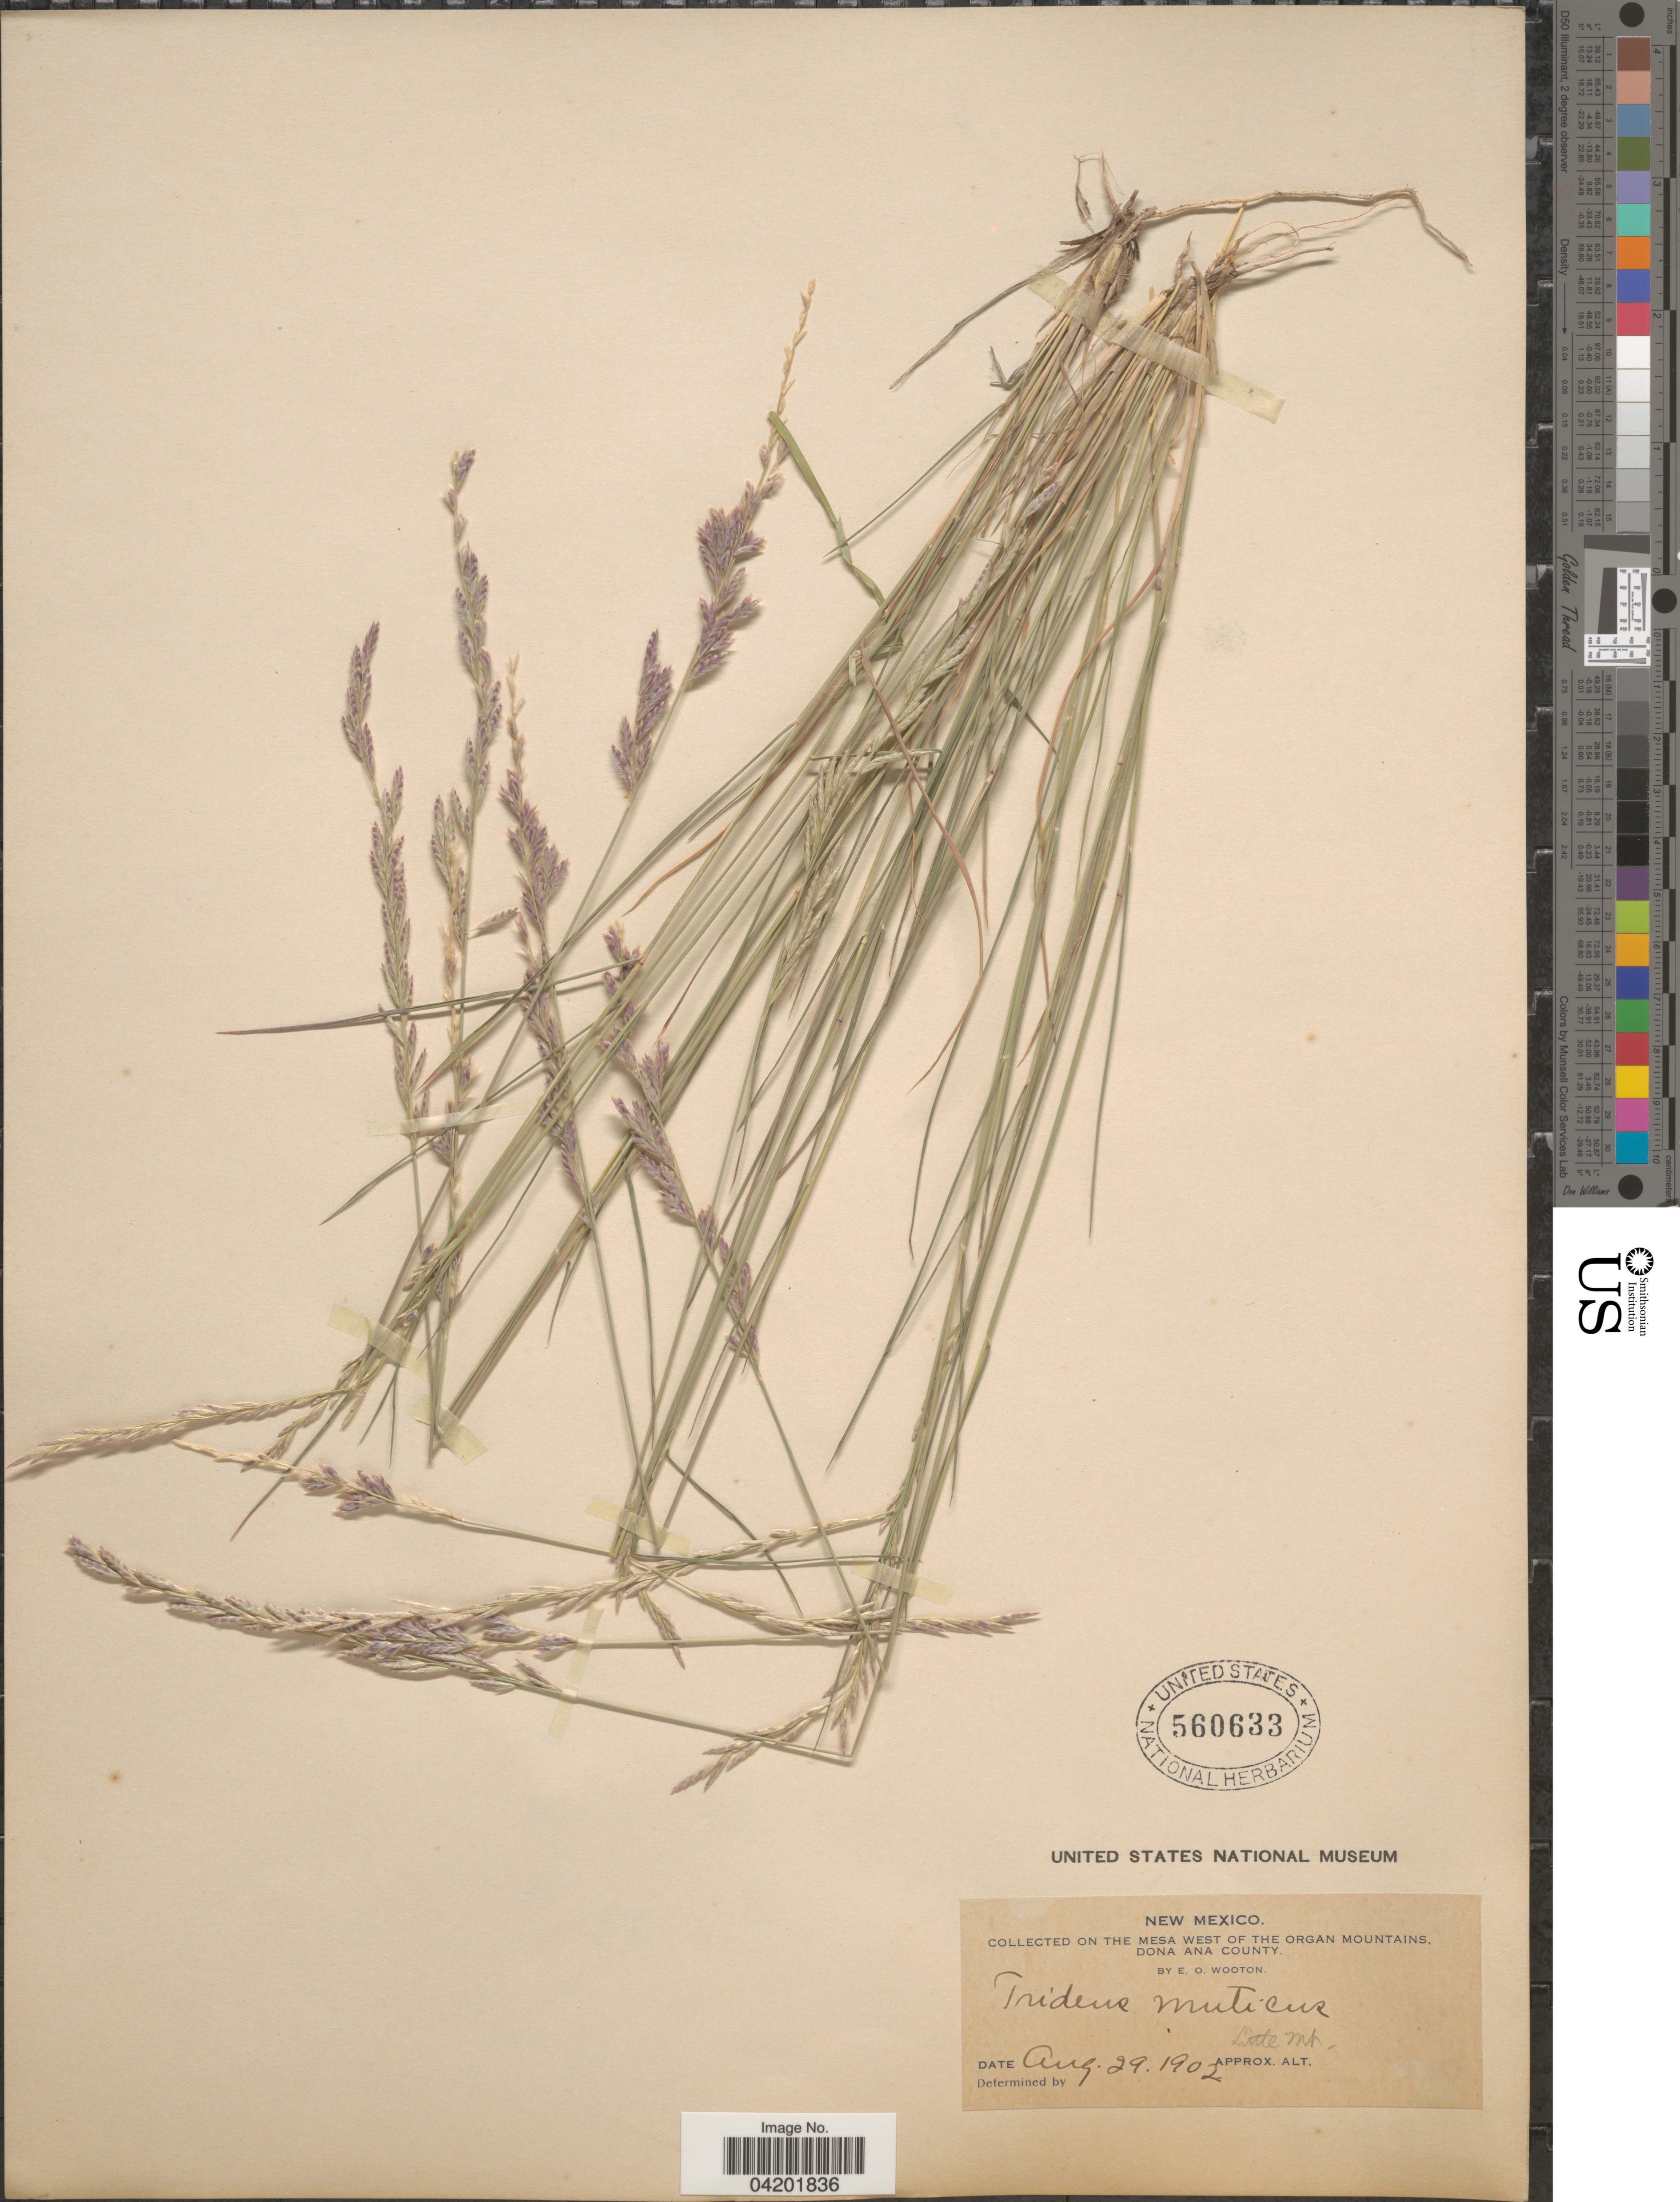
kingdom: Plantae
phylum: Tracheophyta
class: Liliopsida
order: Poales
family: Poaceae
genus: Tridentopsis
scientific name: Tridentopsis mutica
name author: (Torr.) P.M. Peterson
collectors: E. O. Wooton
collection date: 1902-08-29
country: United States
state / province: New Mexico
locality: The Mesa west of the Organ Mountains, Dona Ana County. Little Mt.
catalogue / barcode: US 560633